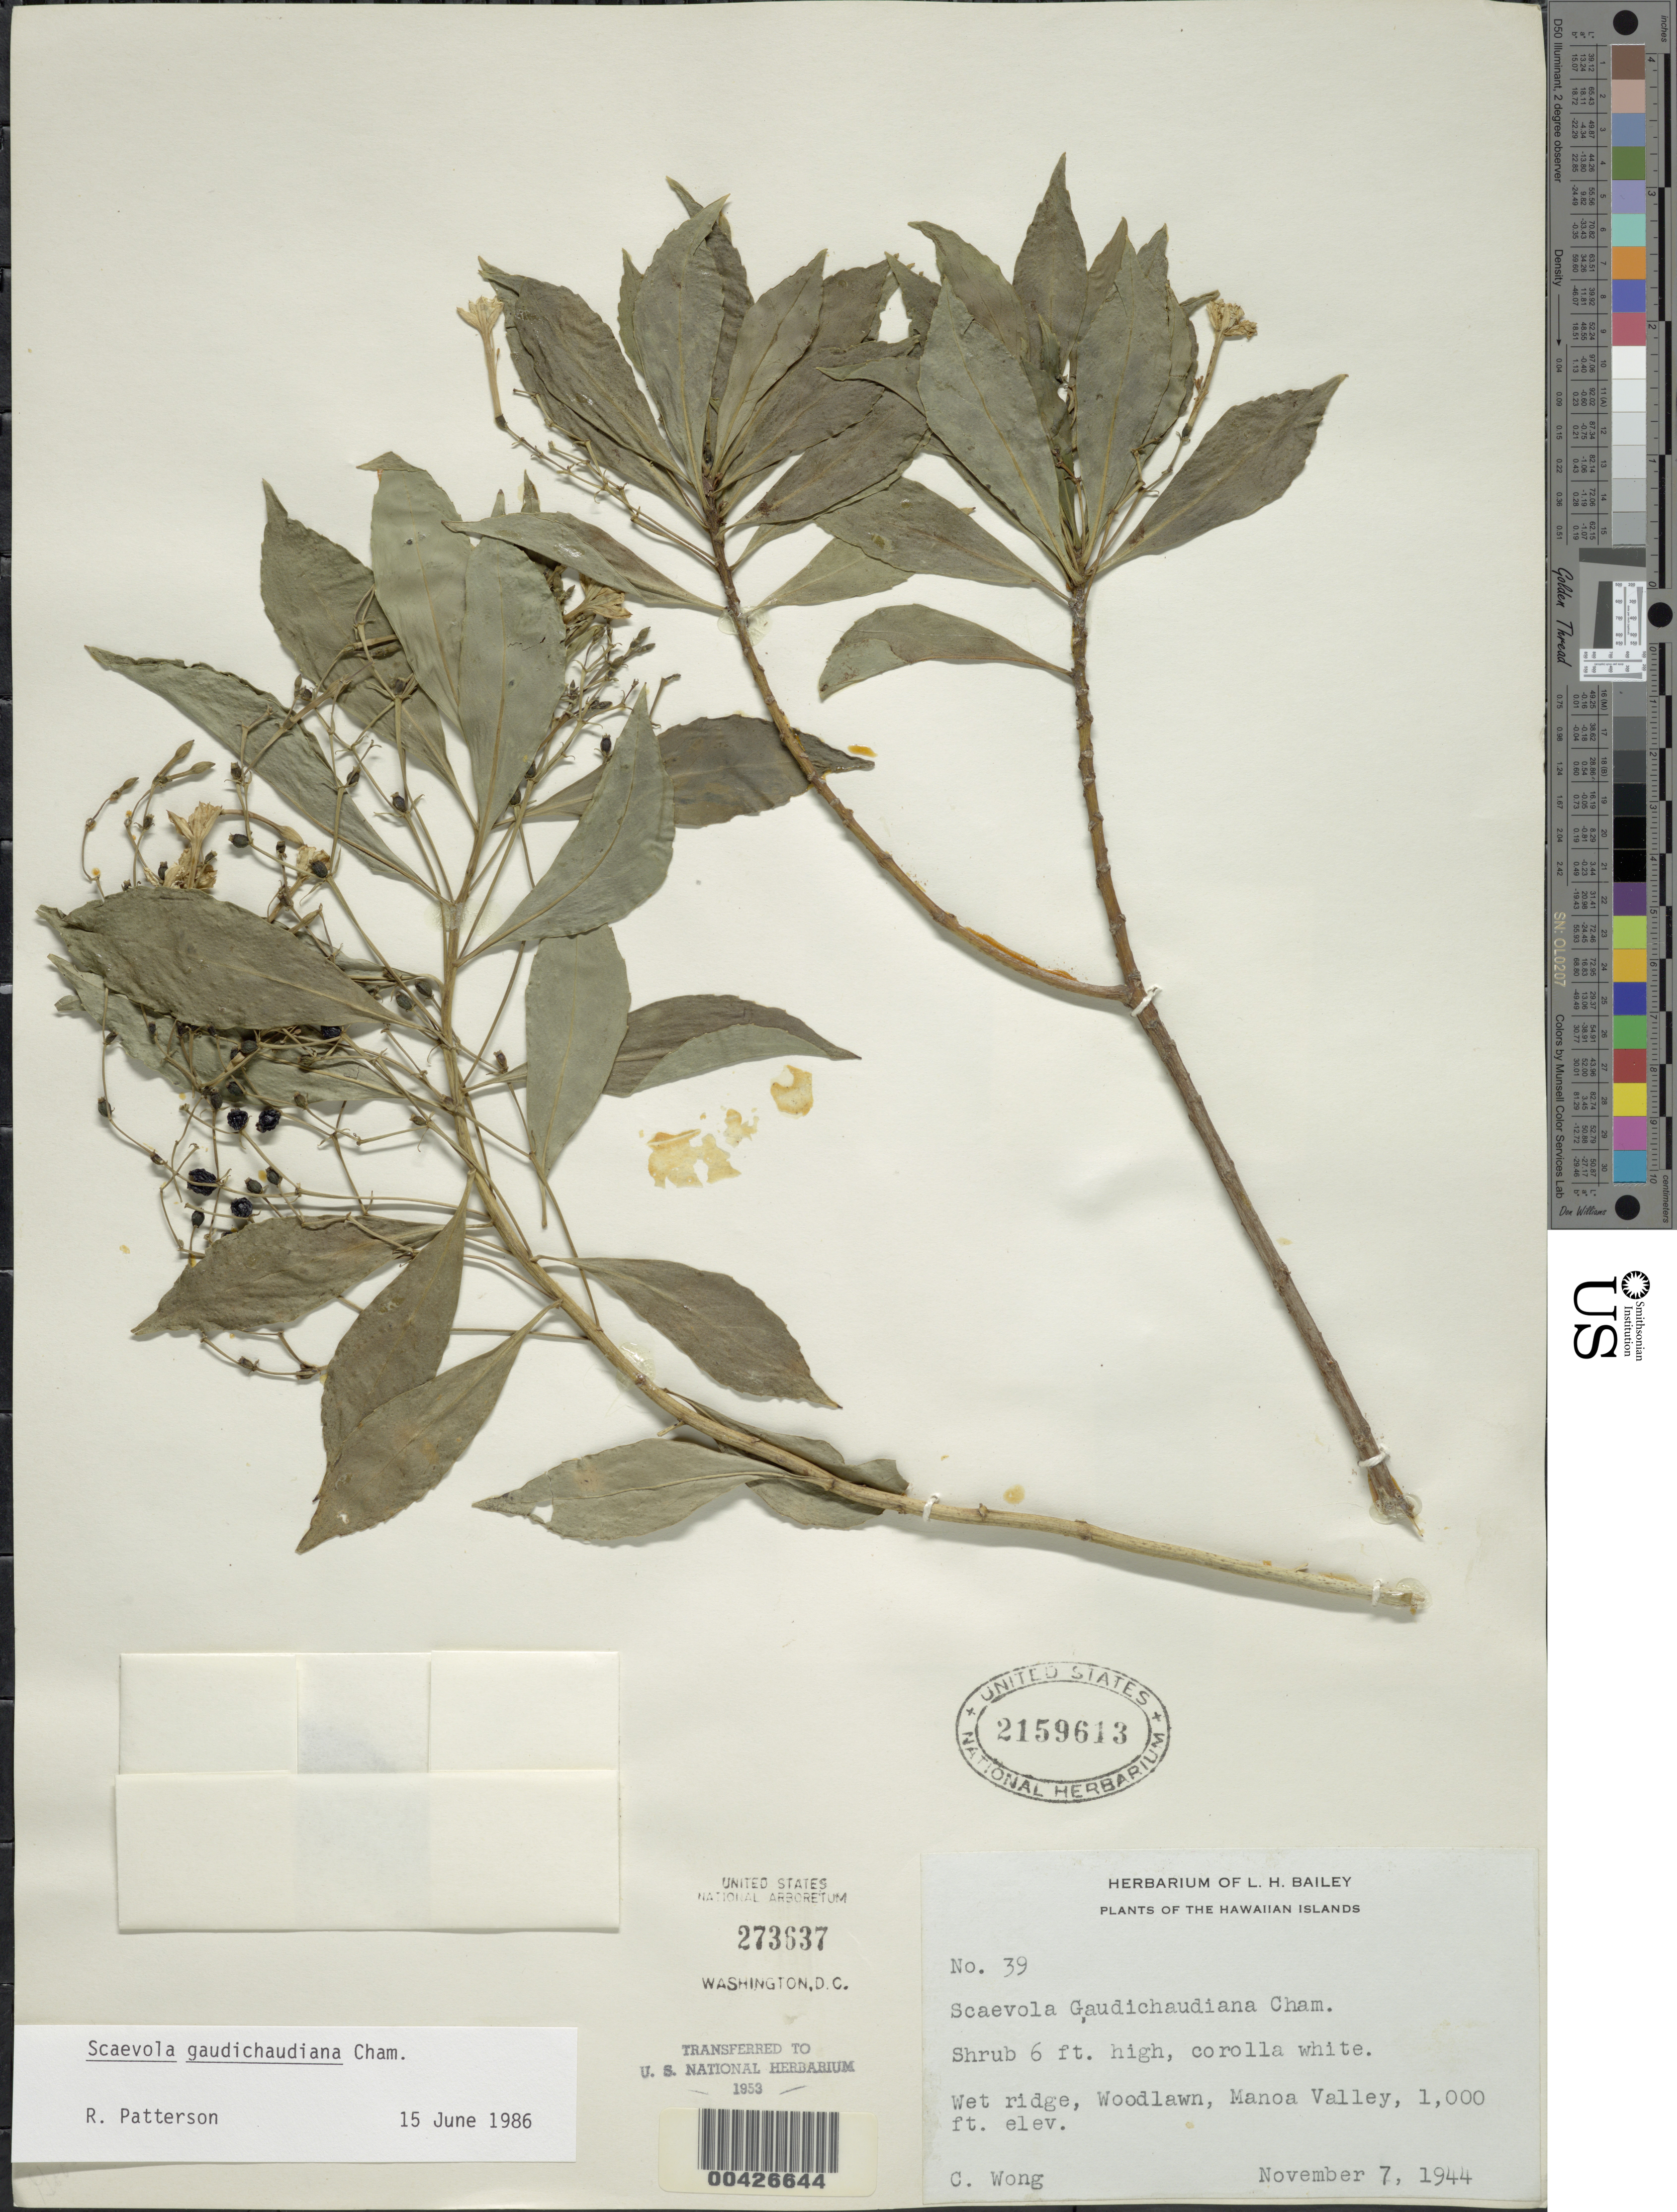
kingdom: Plantae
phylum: Tracheophyta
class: Magnoliopsida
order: Asterales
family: Goodeniaceae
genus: Scaevola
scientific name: Scaevola gaudichaudiana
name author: Cham.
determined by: Patterson, R.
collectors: C. Wong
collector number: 39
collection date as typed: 7 Nov 1944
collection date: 1944-11-07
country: United States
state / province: Hawaii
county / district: Kauai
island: Kaua'i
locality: Woodlawn, Manoa Valley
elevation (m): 305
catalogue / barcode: US 2159613